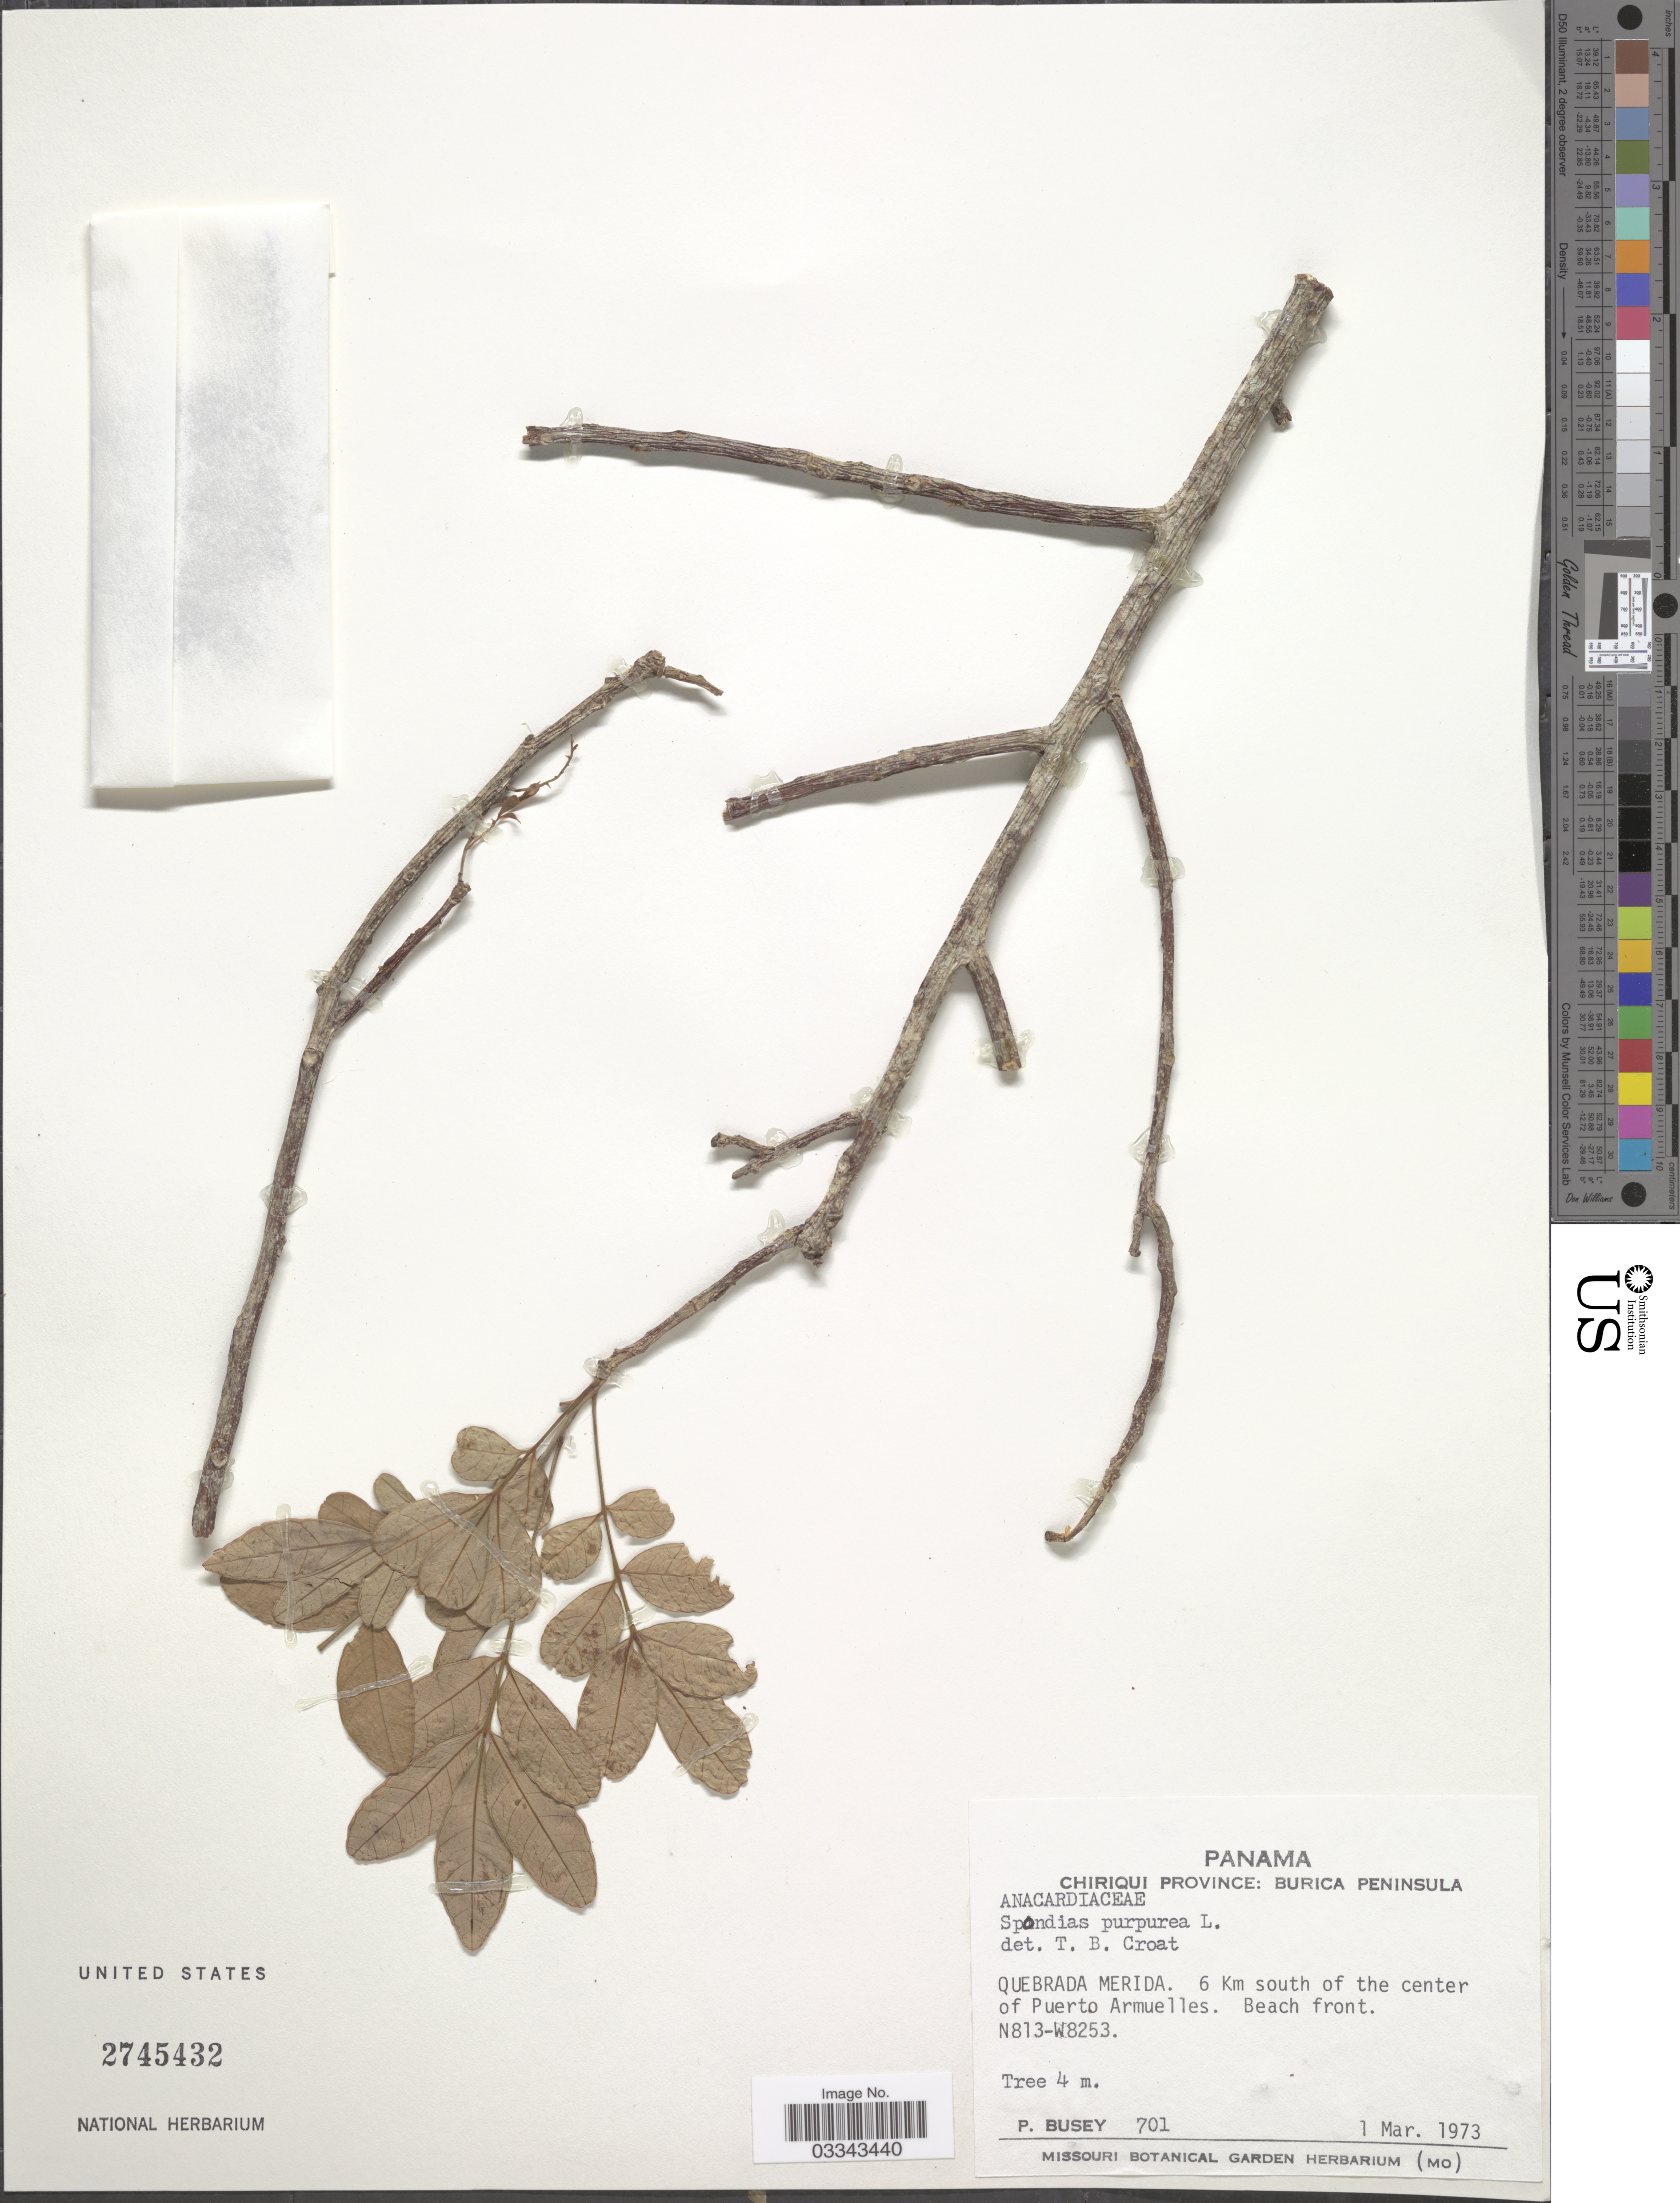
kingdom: Plantae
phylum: Tracheophyta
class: Magnoliopsida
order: Sapindales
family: Anacardiaceae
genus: Spondias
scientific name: Spondias purpurea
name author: L.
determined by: Mitchell, John D.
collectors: P. Busey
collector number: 701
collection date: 1973-03-01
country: Panama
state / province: Chiriqui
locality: Burica Peninsula, Quebrada Merida. 6 Km south of the center of Puerto Armuelles.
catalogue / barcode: US 2745432